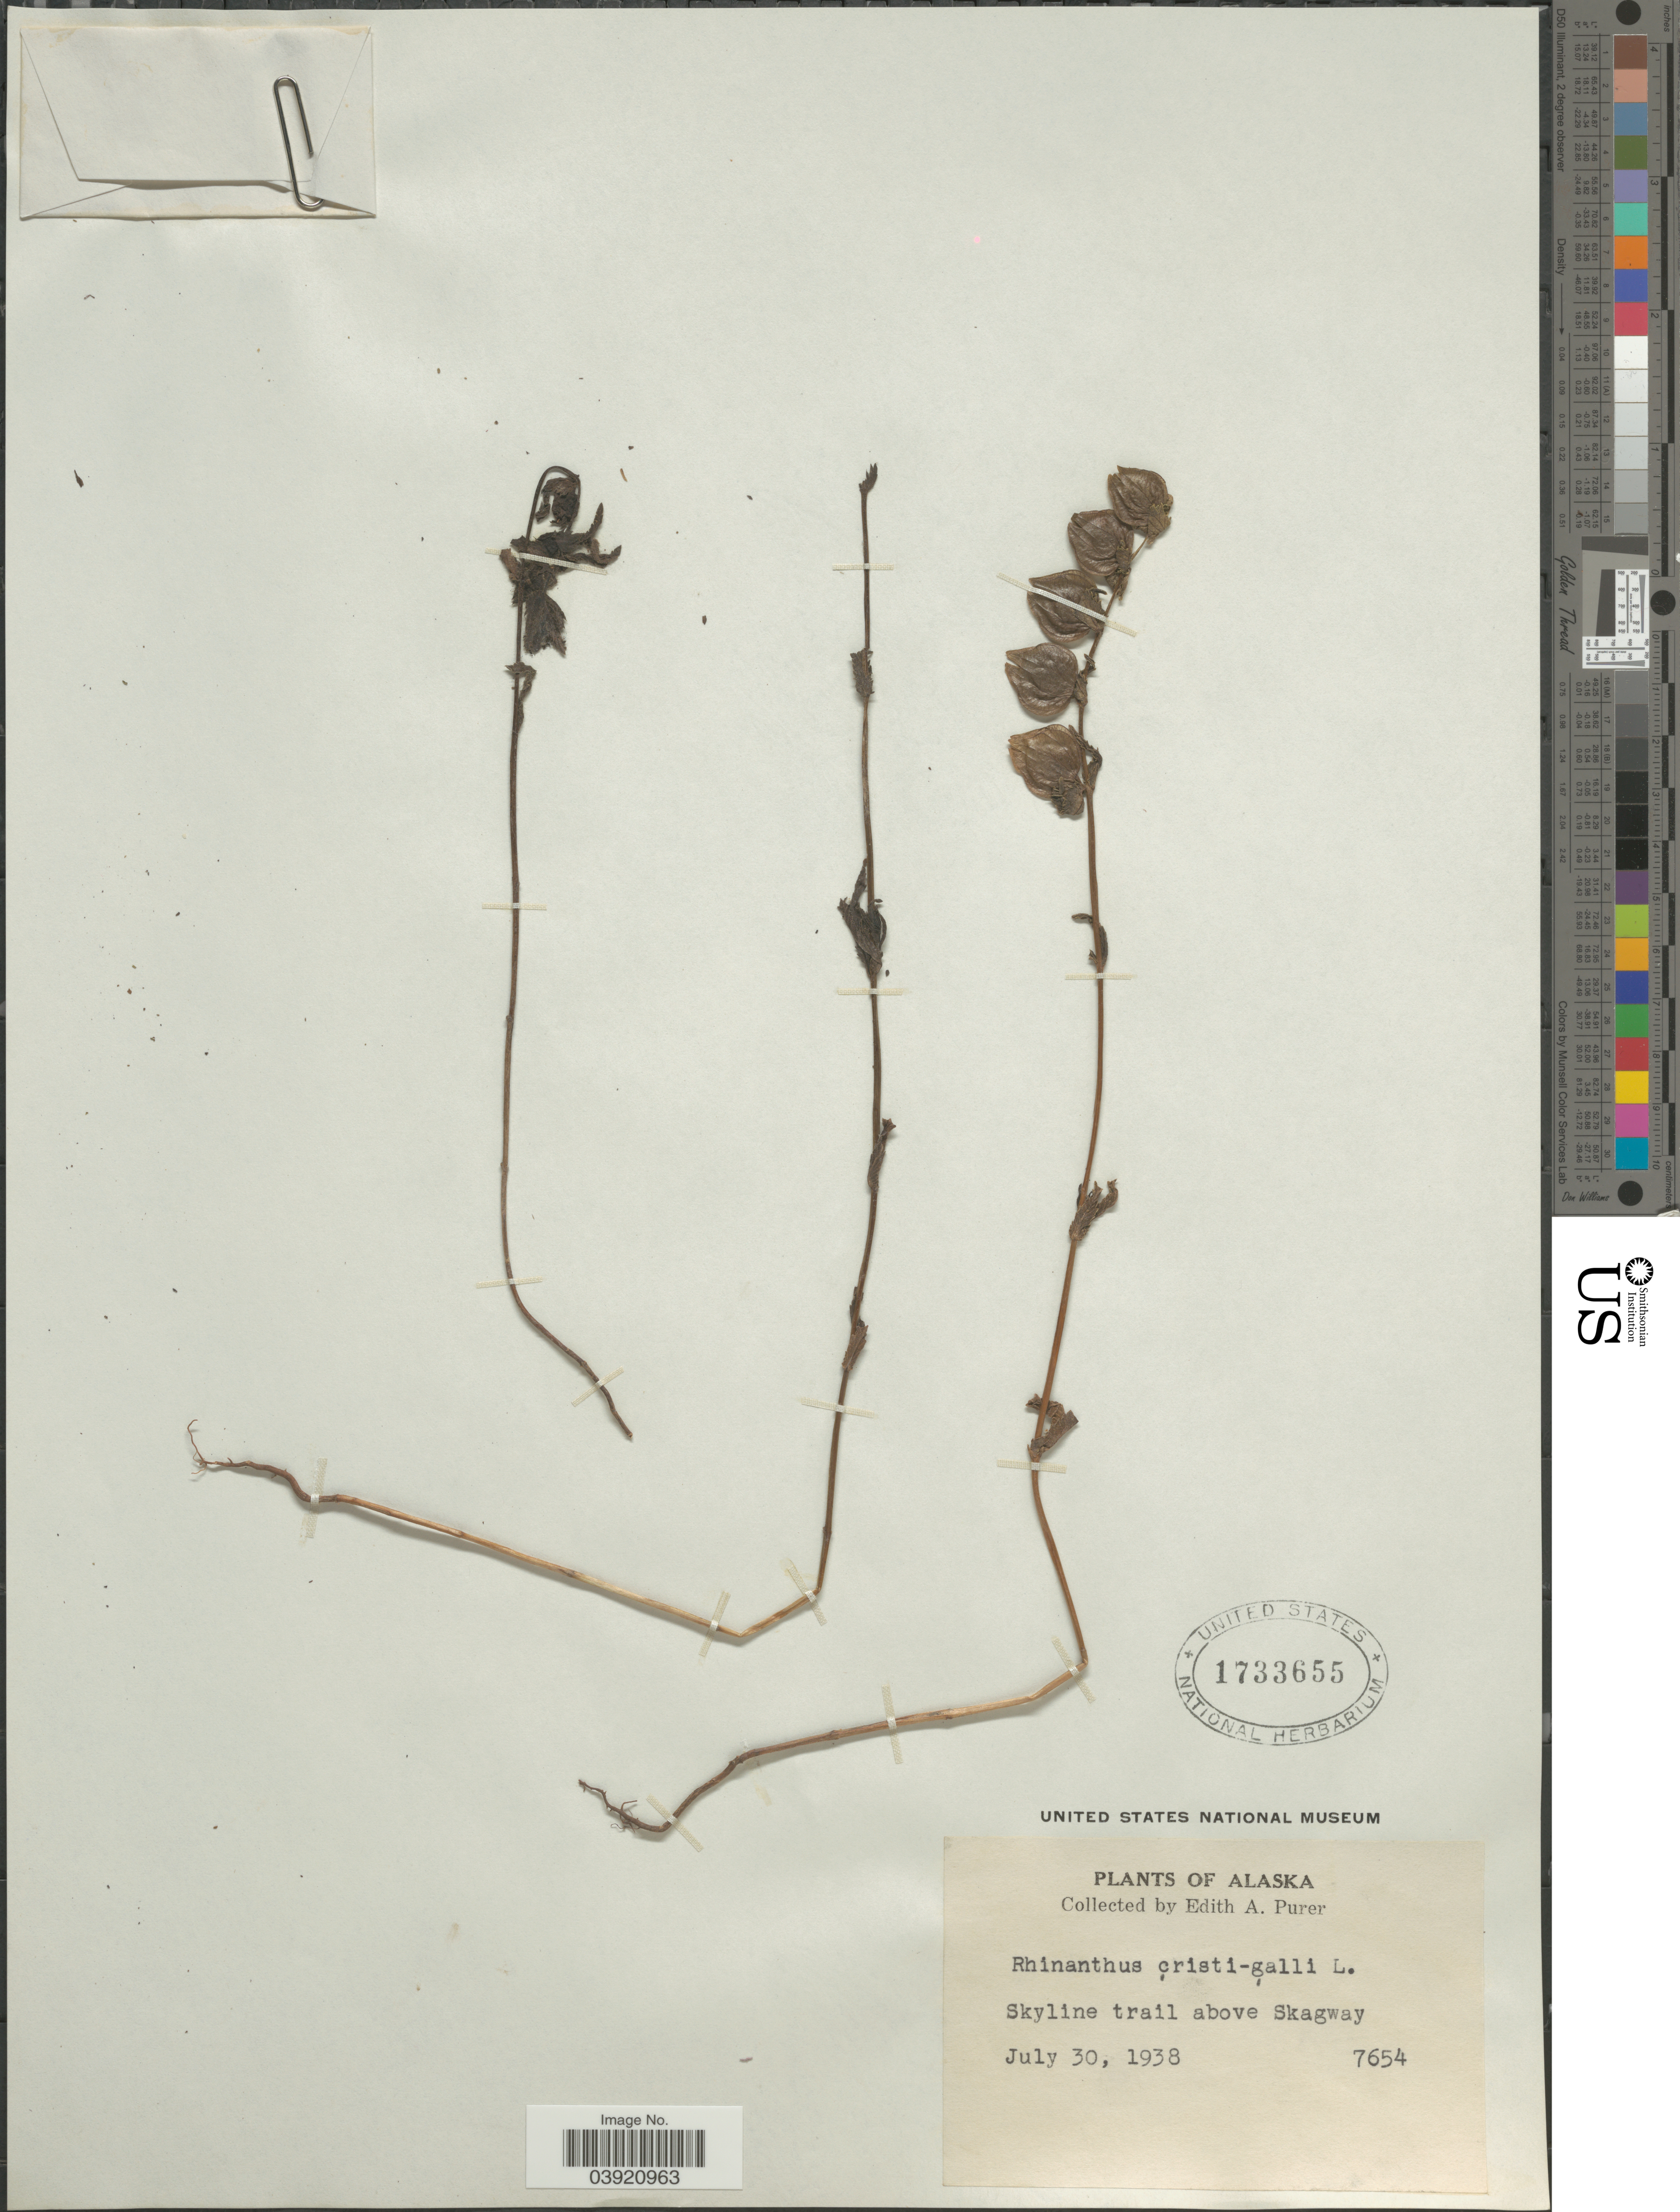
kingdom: Plantae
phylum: Tracheophyta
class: Magnoliopsida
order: Lamiales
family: Orobanchaceae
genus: Rhinanthus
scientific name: Rhinanthus major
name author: L.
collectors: E. Purer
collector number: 7654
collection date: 1938-07-30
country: United States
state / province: Alaska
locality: Skyline trail above Skagway.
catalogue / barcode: US 1733655